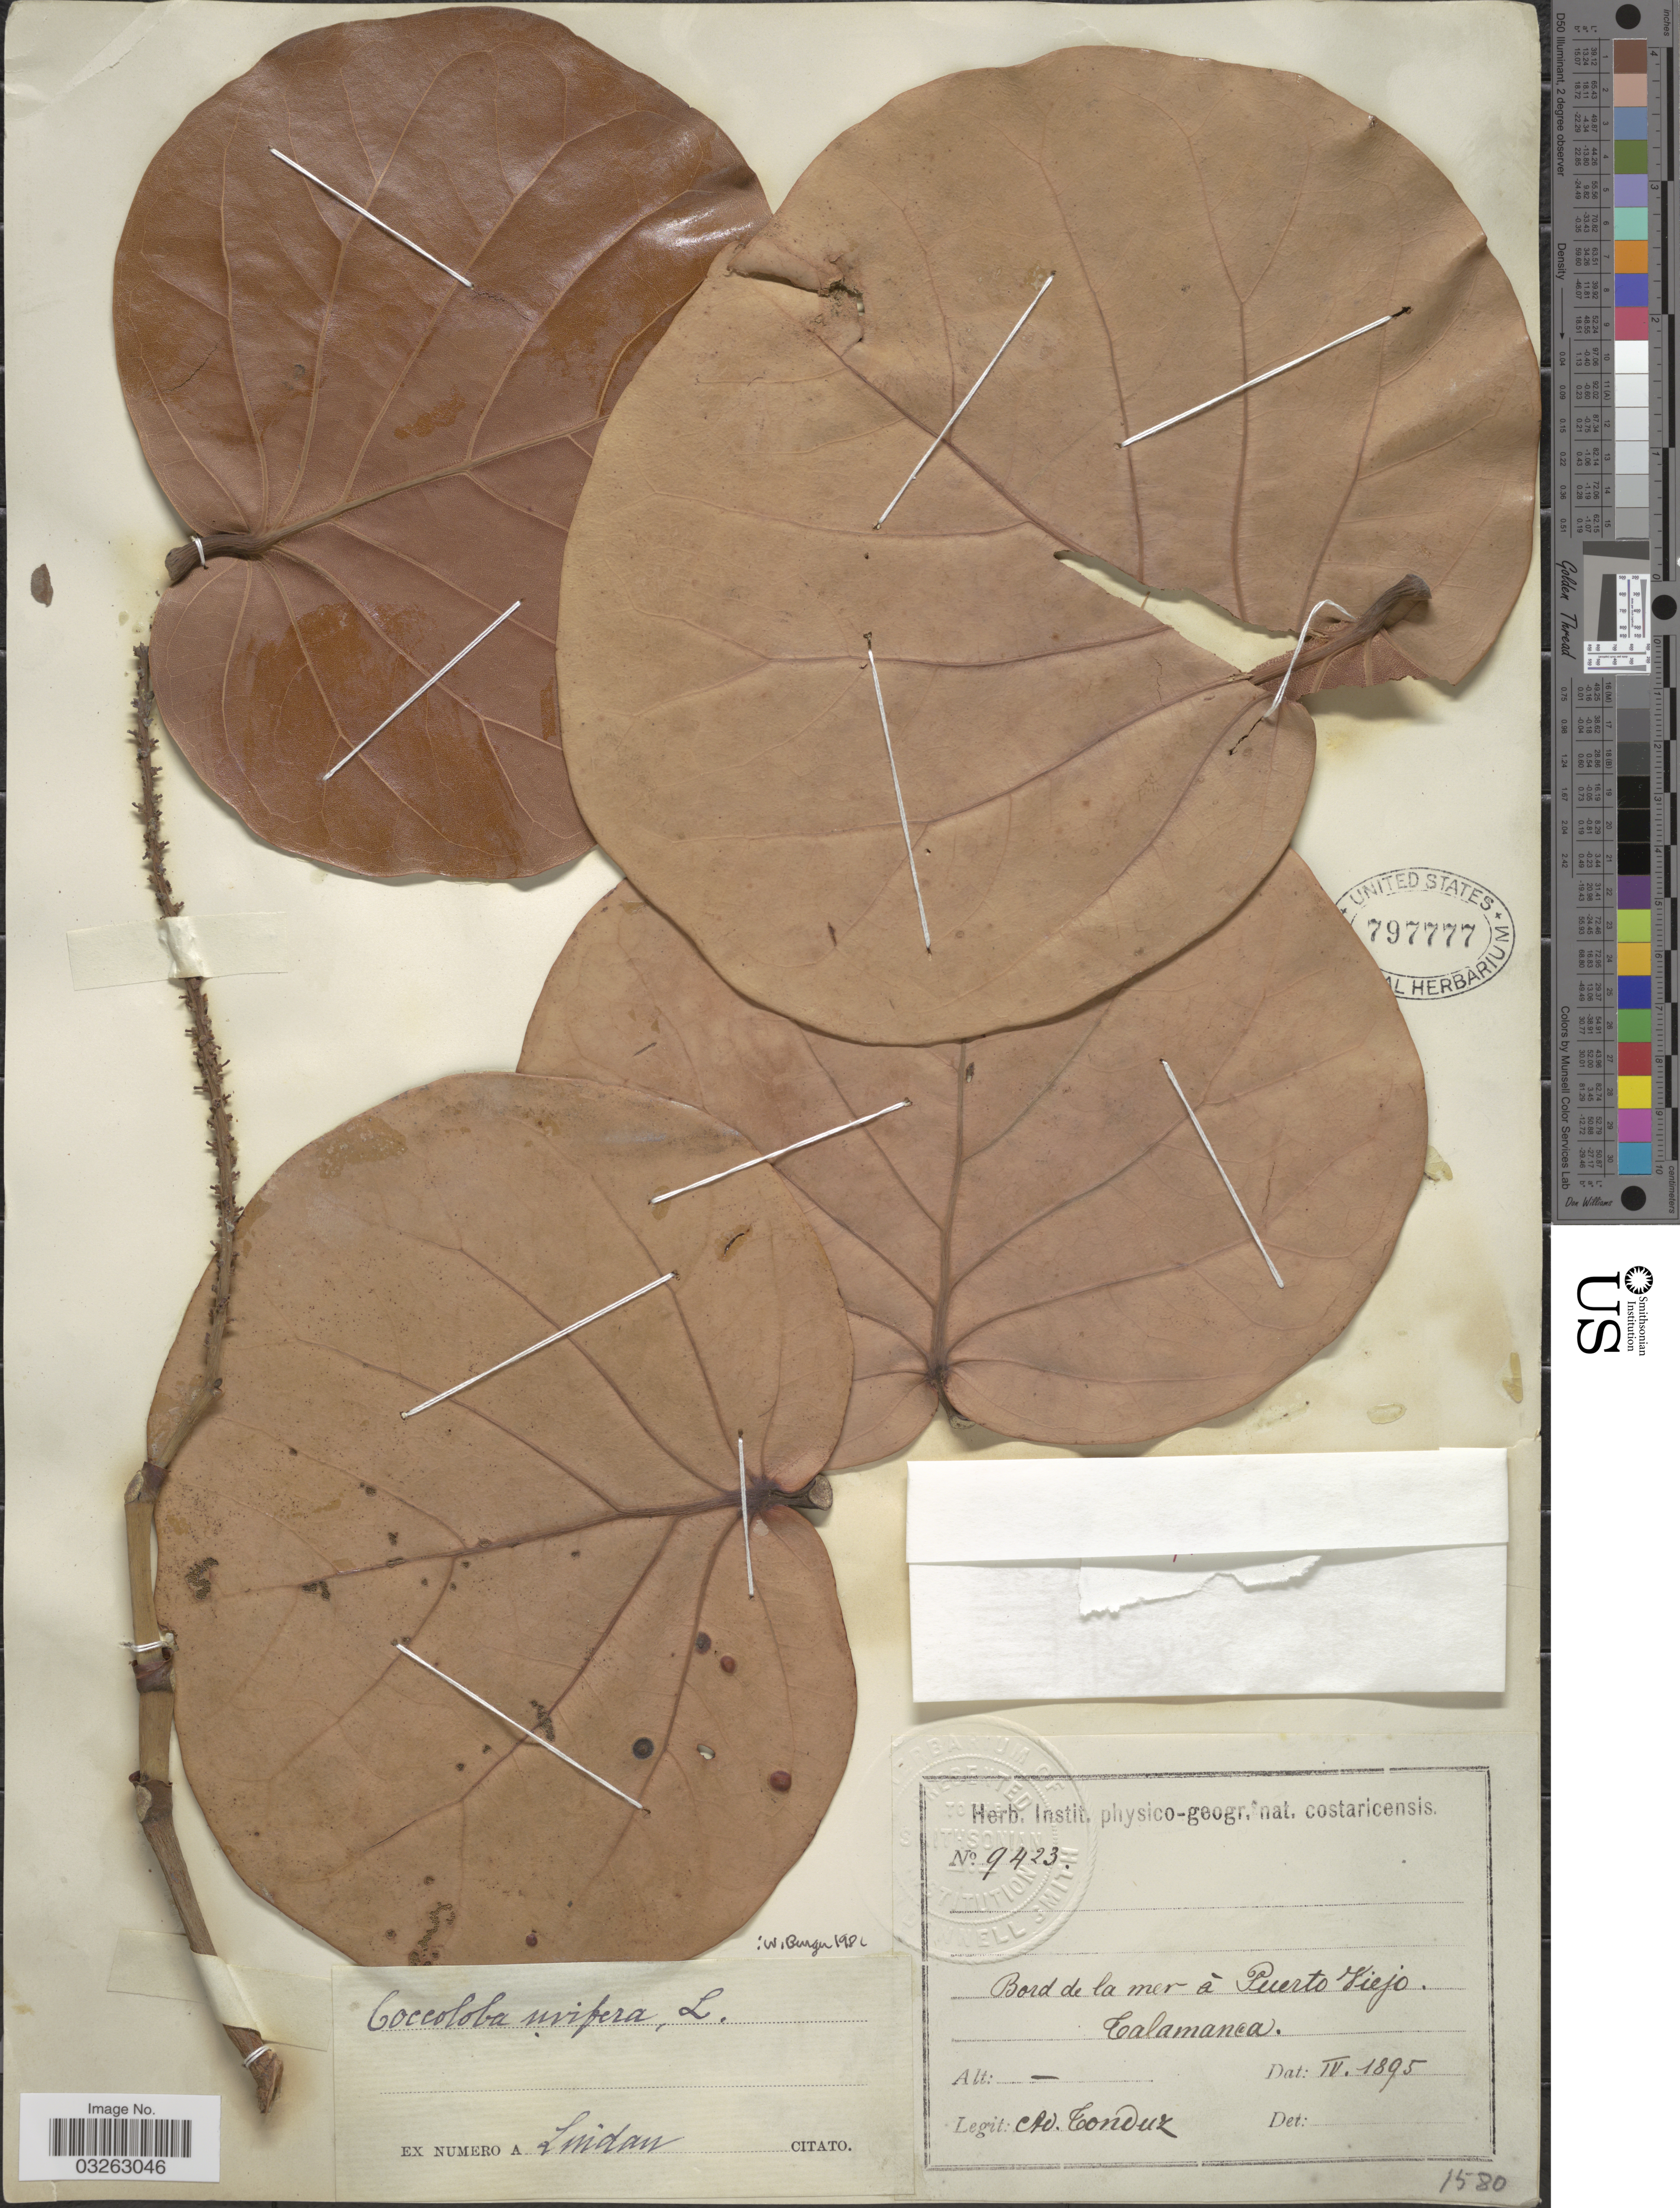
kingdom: Plantae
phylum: Tracheophyta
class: Magnoliopsida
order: Caryophyllales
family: Polygonaceae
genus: Coccoloba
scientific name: Coccoloba uvifera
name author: L.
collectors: A. Tonduz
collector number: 9423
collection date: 1895-04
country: Costa Rica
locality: Bord de la mer à Puerto Viejo. Talamanca.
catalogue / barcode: US 797777